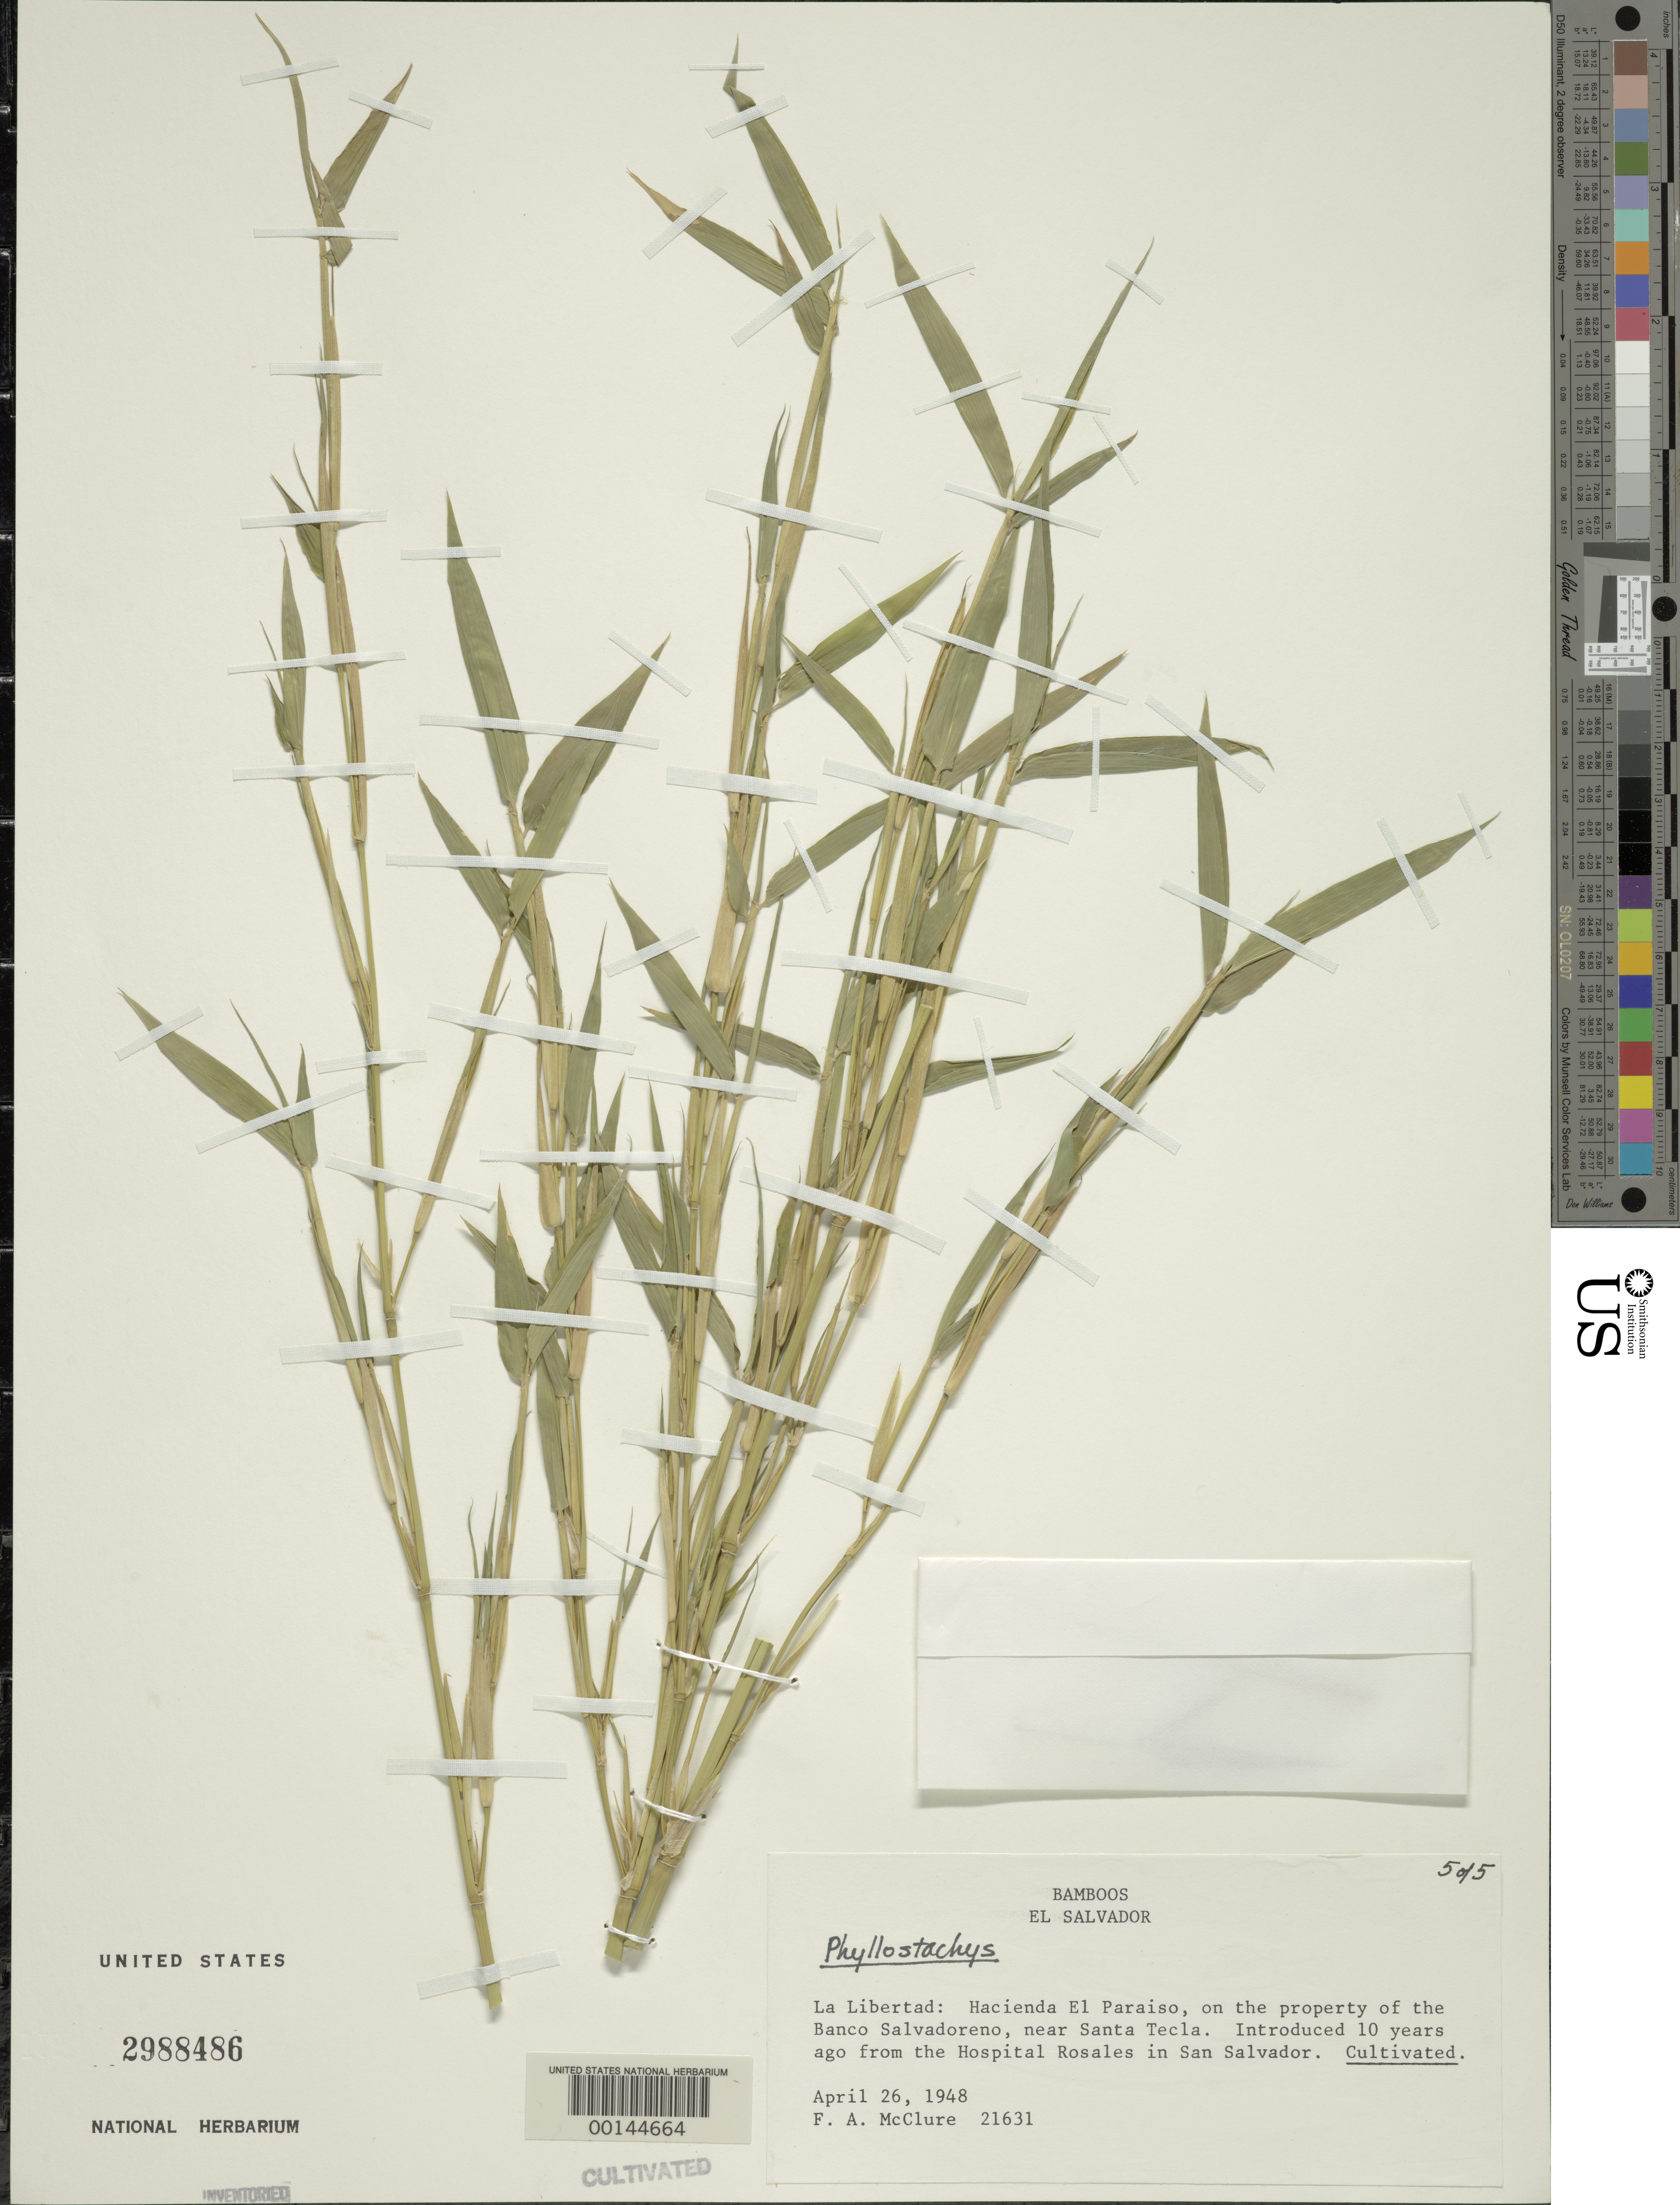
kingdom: Plantae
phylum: Tracheophyta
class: Liliopsida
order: Poales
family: Poaceae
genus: Phyllostachys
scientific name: Phyllostachys sp.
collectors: F. A. McClure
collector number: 21631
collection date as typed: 26 Apr 1948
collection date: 1948-04-26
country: El Salvador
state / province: La Libertad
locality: Hacienda el paraiso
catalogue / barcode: US 2988486